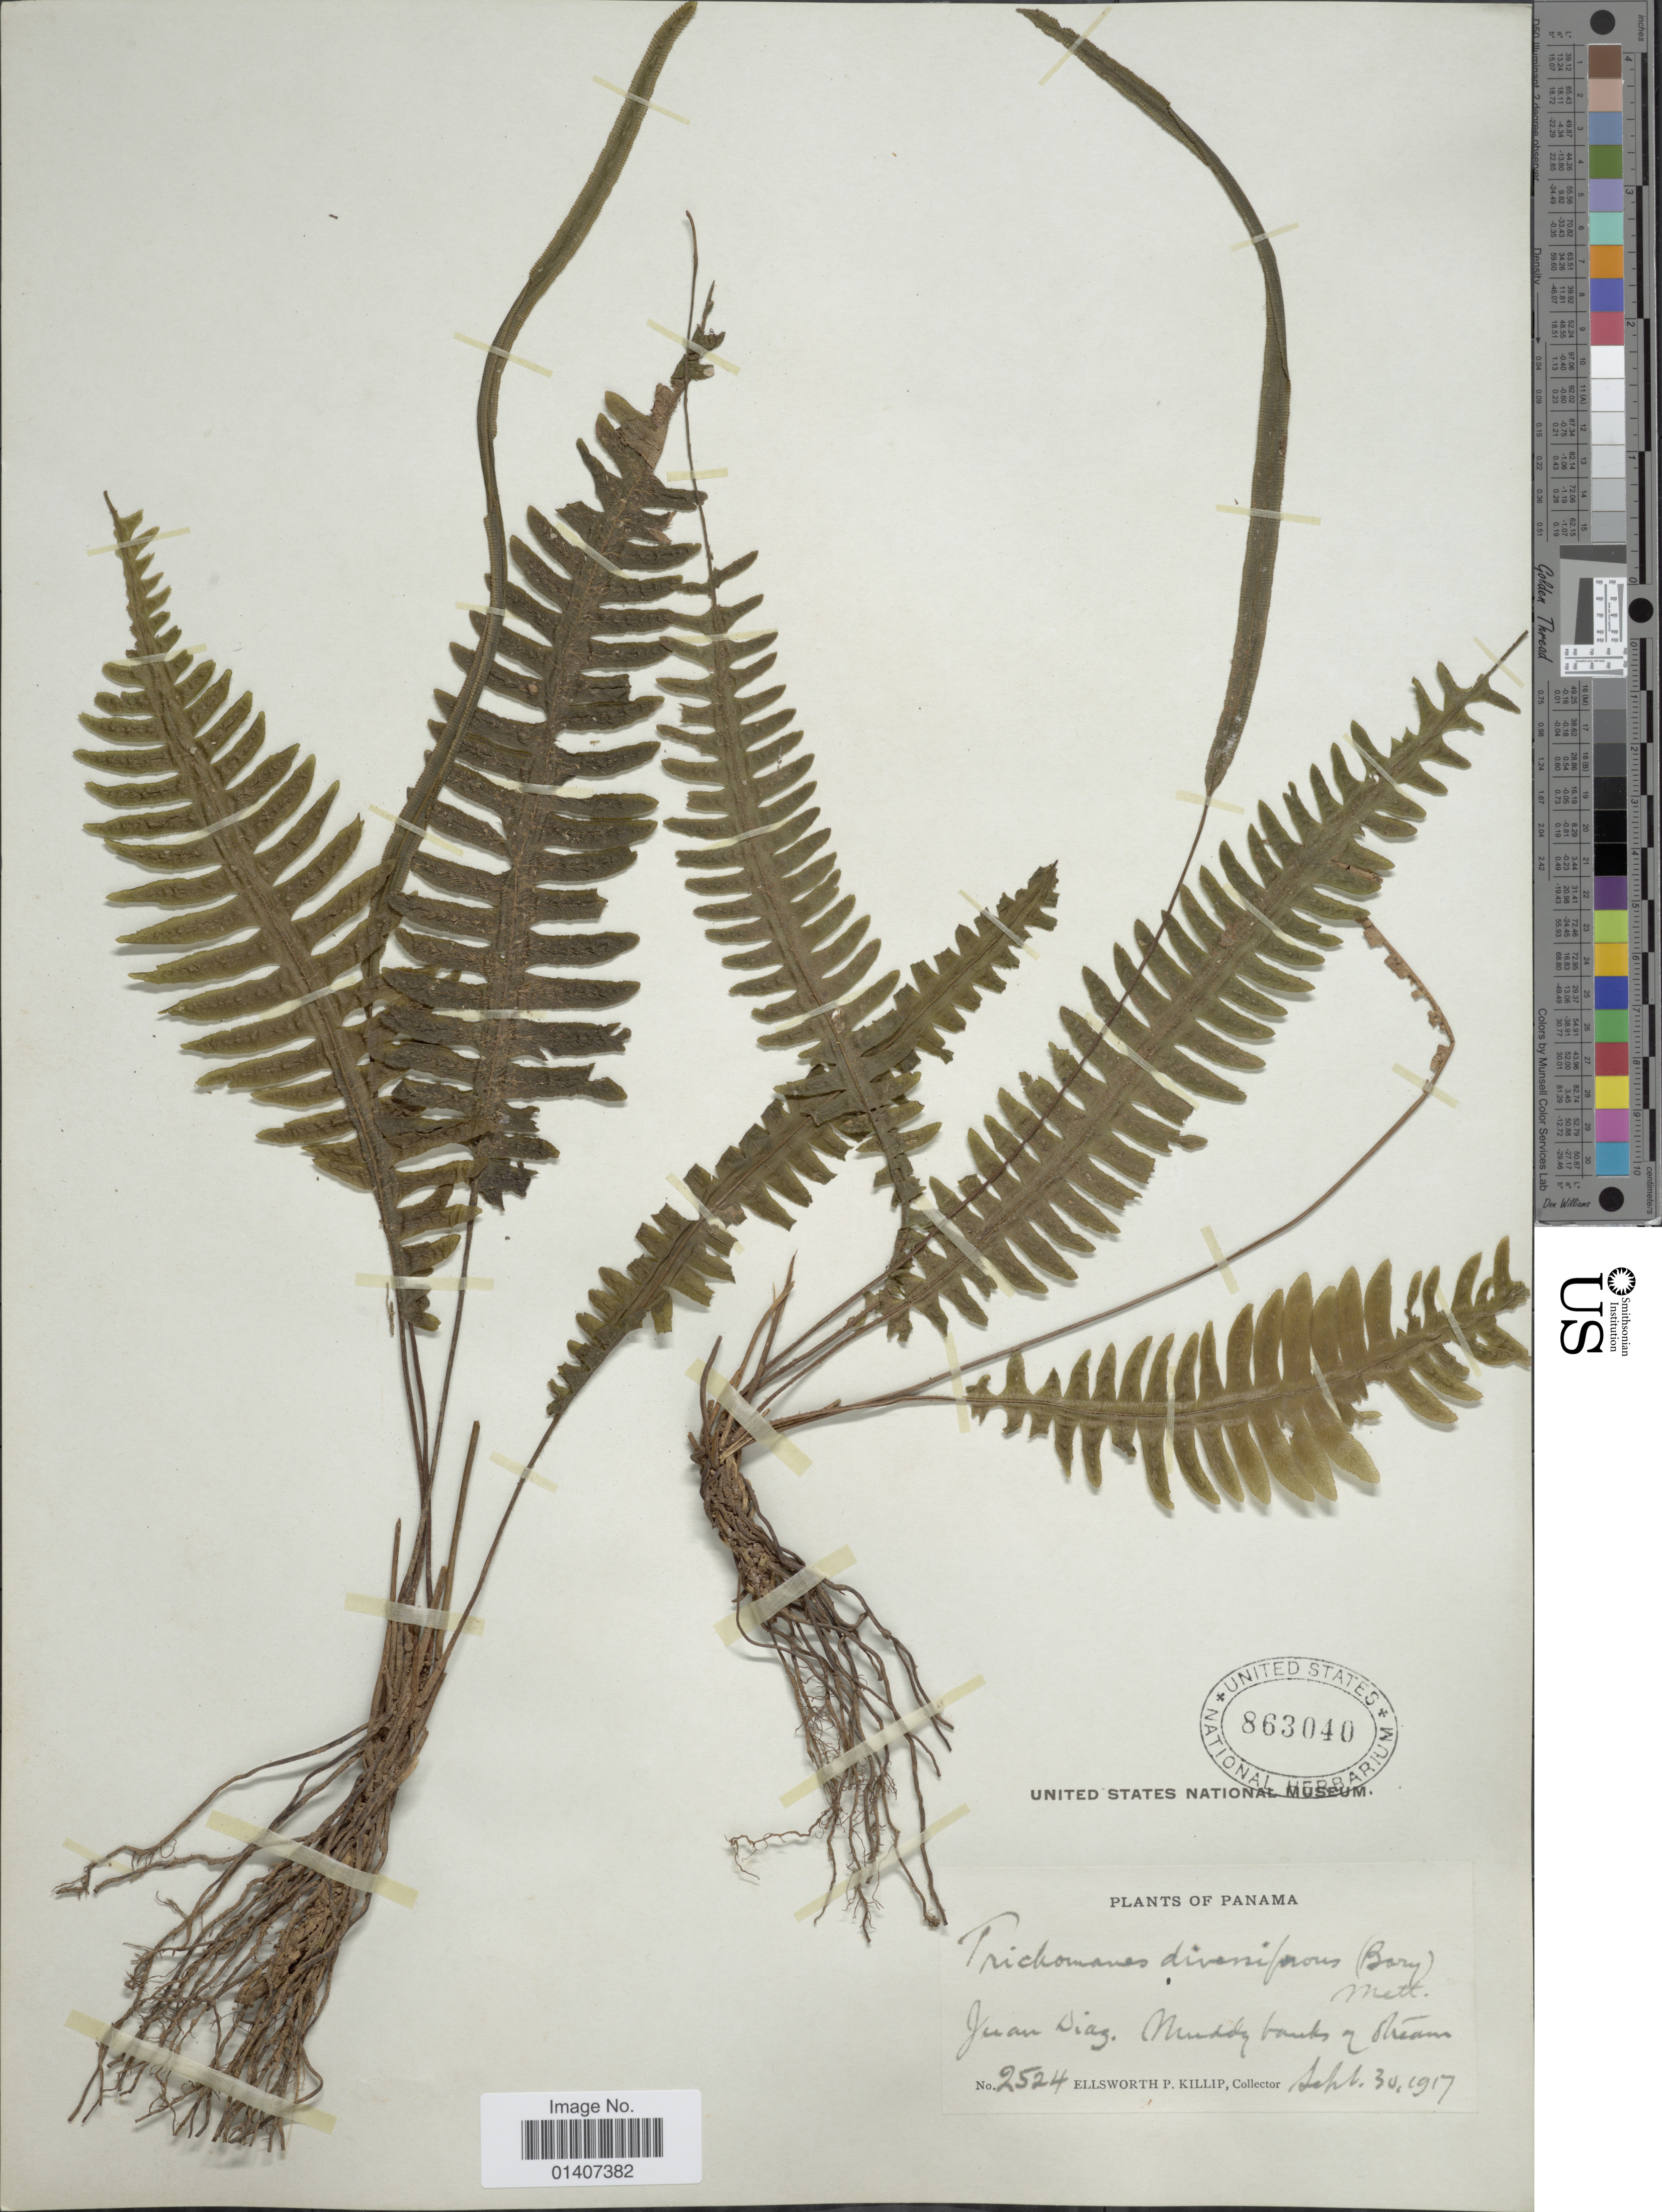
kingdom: Plantae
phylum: Tracheophyta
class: Polypodiopsida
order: Hymenophyllales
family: Hymenophyllaceae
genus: Trichomanes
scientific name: Trichomanes diversifrons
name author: (Bory) Mett. ex Sadeb.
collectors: E. P. Killip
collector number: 2524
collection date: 1917-09-30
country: Panama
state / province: Panamá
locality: Juan Diaz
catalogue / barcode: US 863040